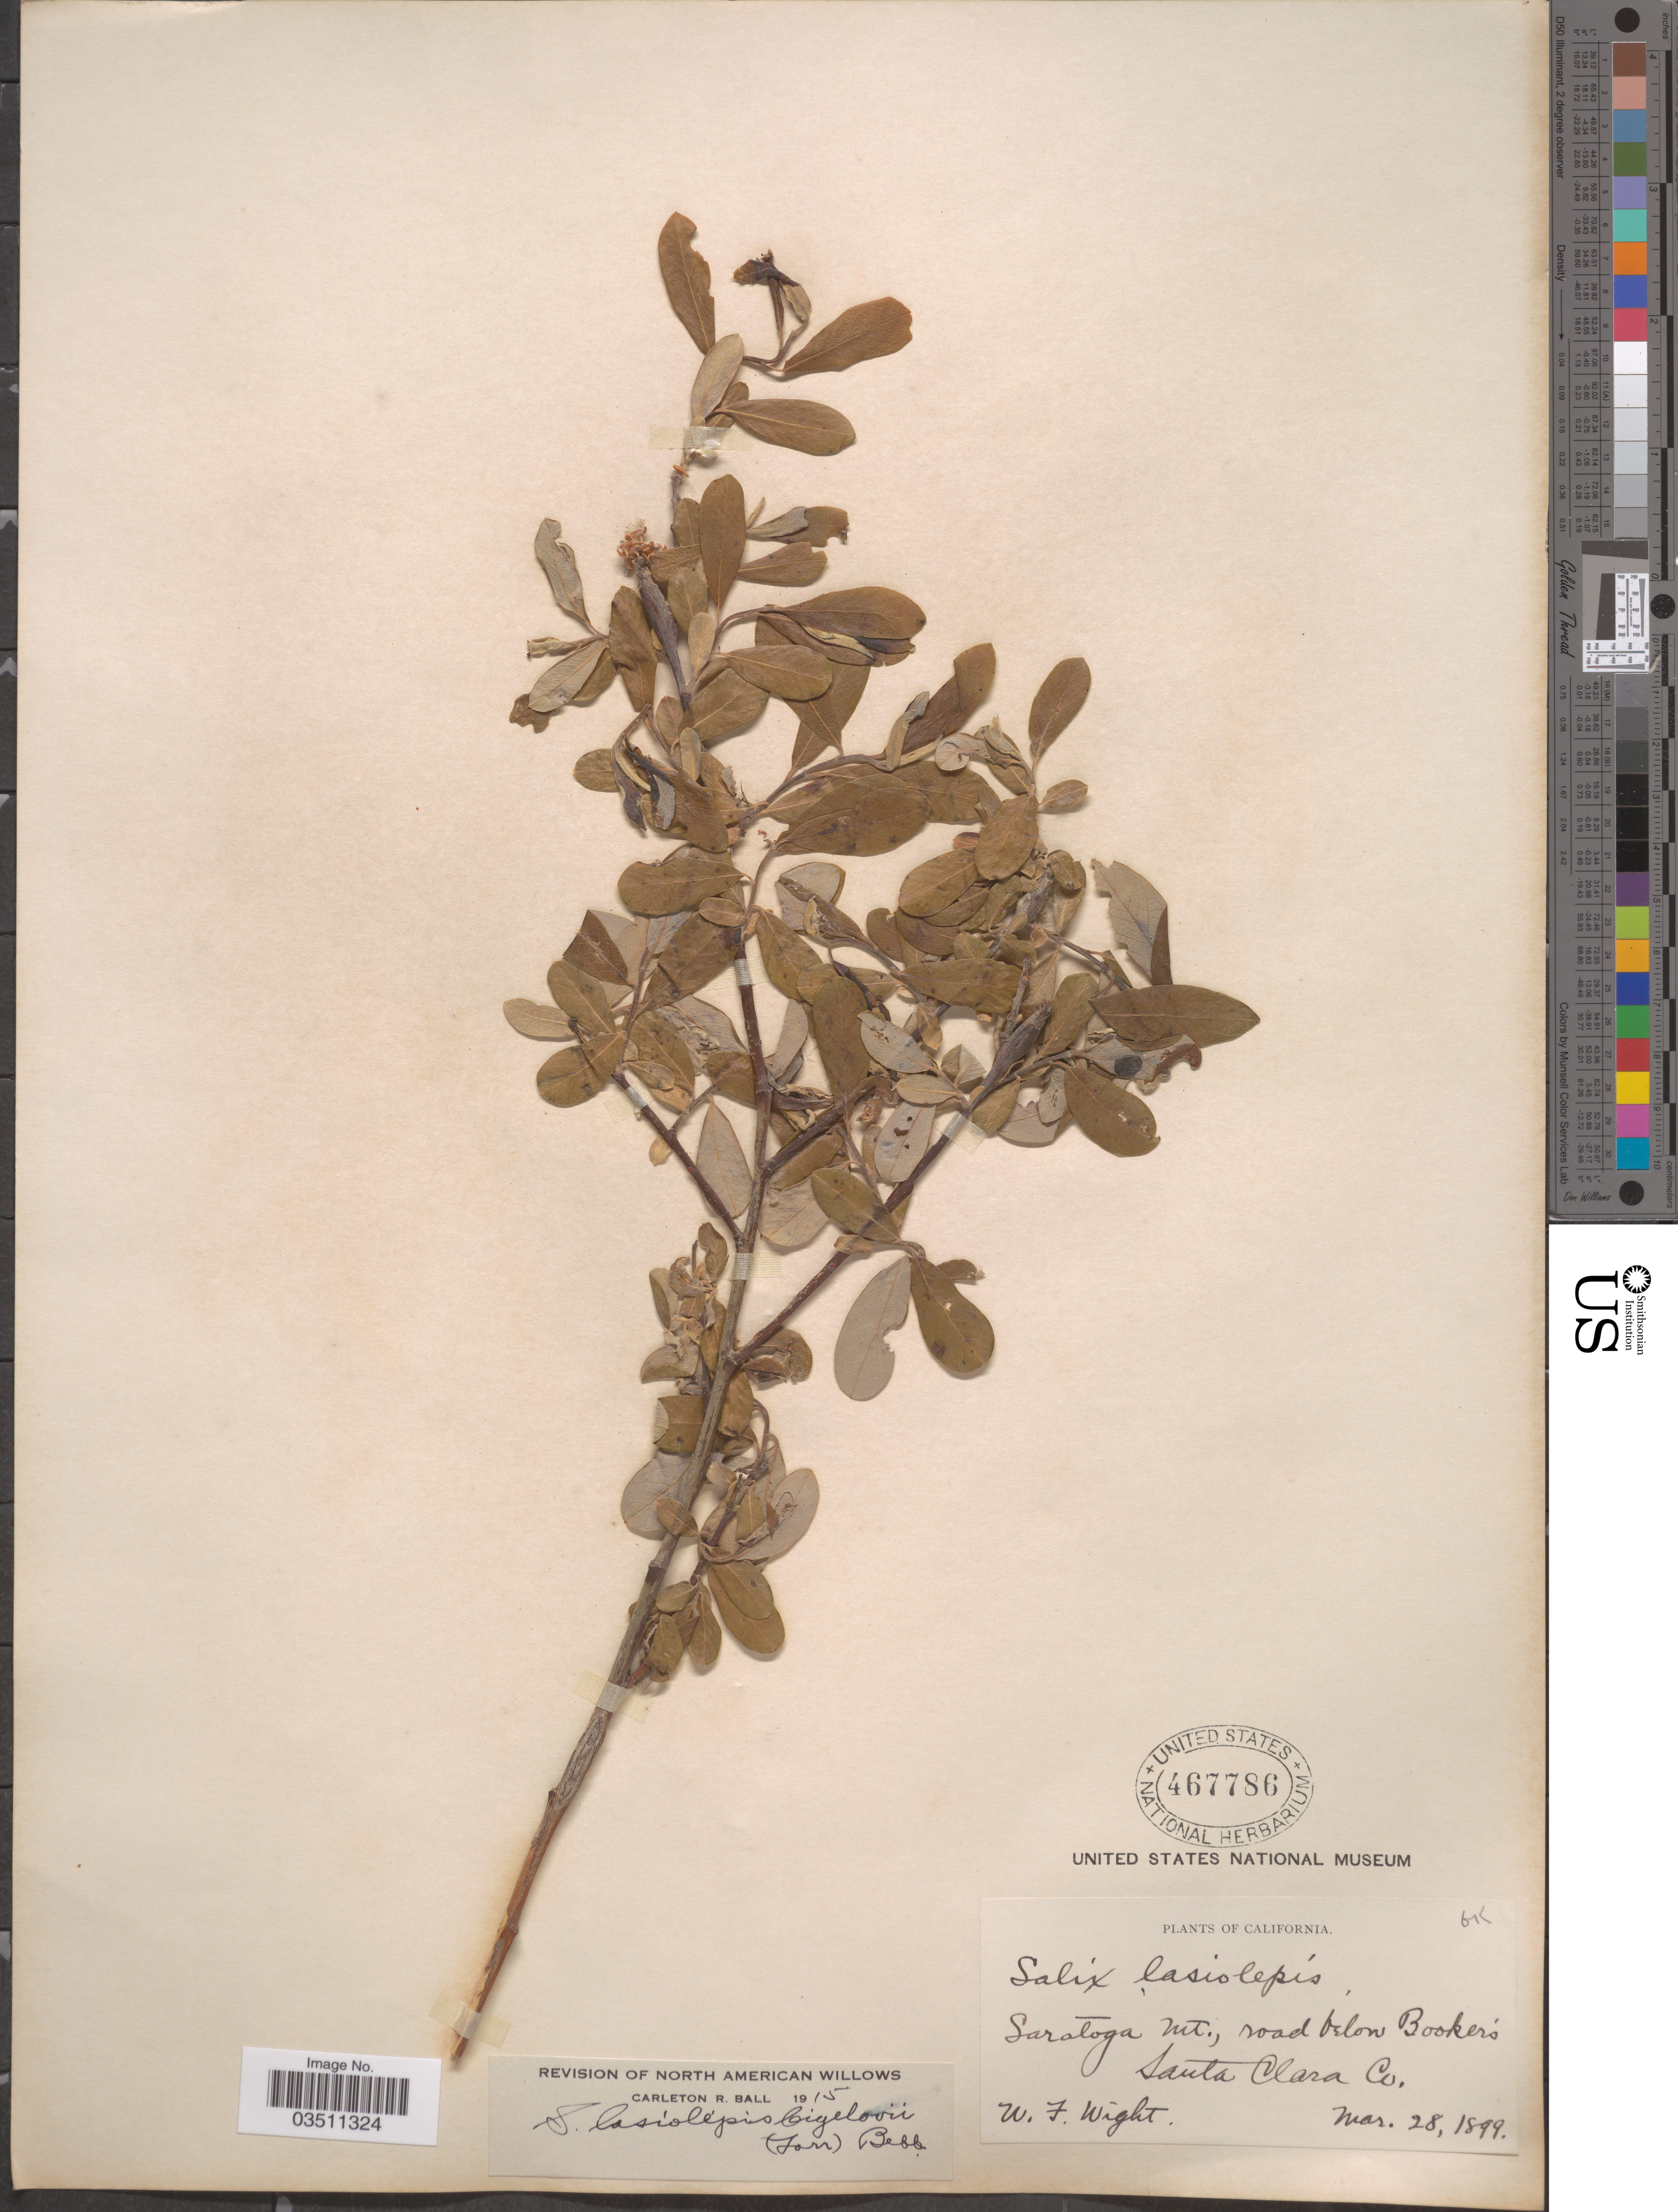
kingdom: Plantae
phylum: Tracheophyta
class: Magnoliopsida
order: Malpighiales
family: Salicaceae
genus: Salix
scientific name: Salix lasiolepis var. bigelovii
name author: Benth.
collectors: W. Wight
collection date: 1899-03-28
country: United States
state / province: California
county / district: Santa Clara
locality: Saratoga Mt., road below Booker's. Santa Clara Co.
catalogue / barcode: US 467786